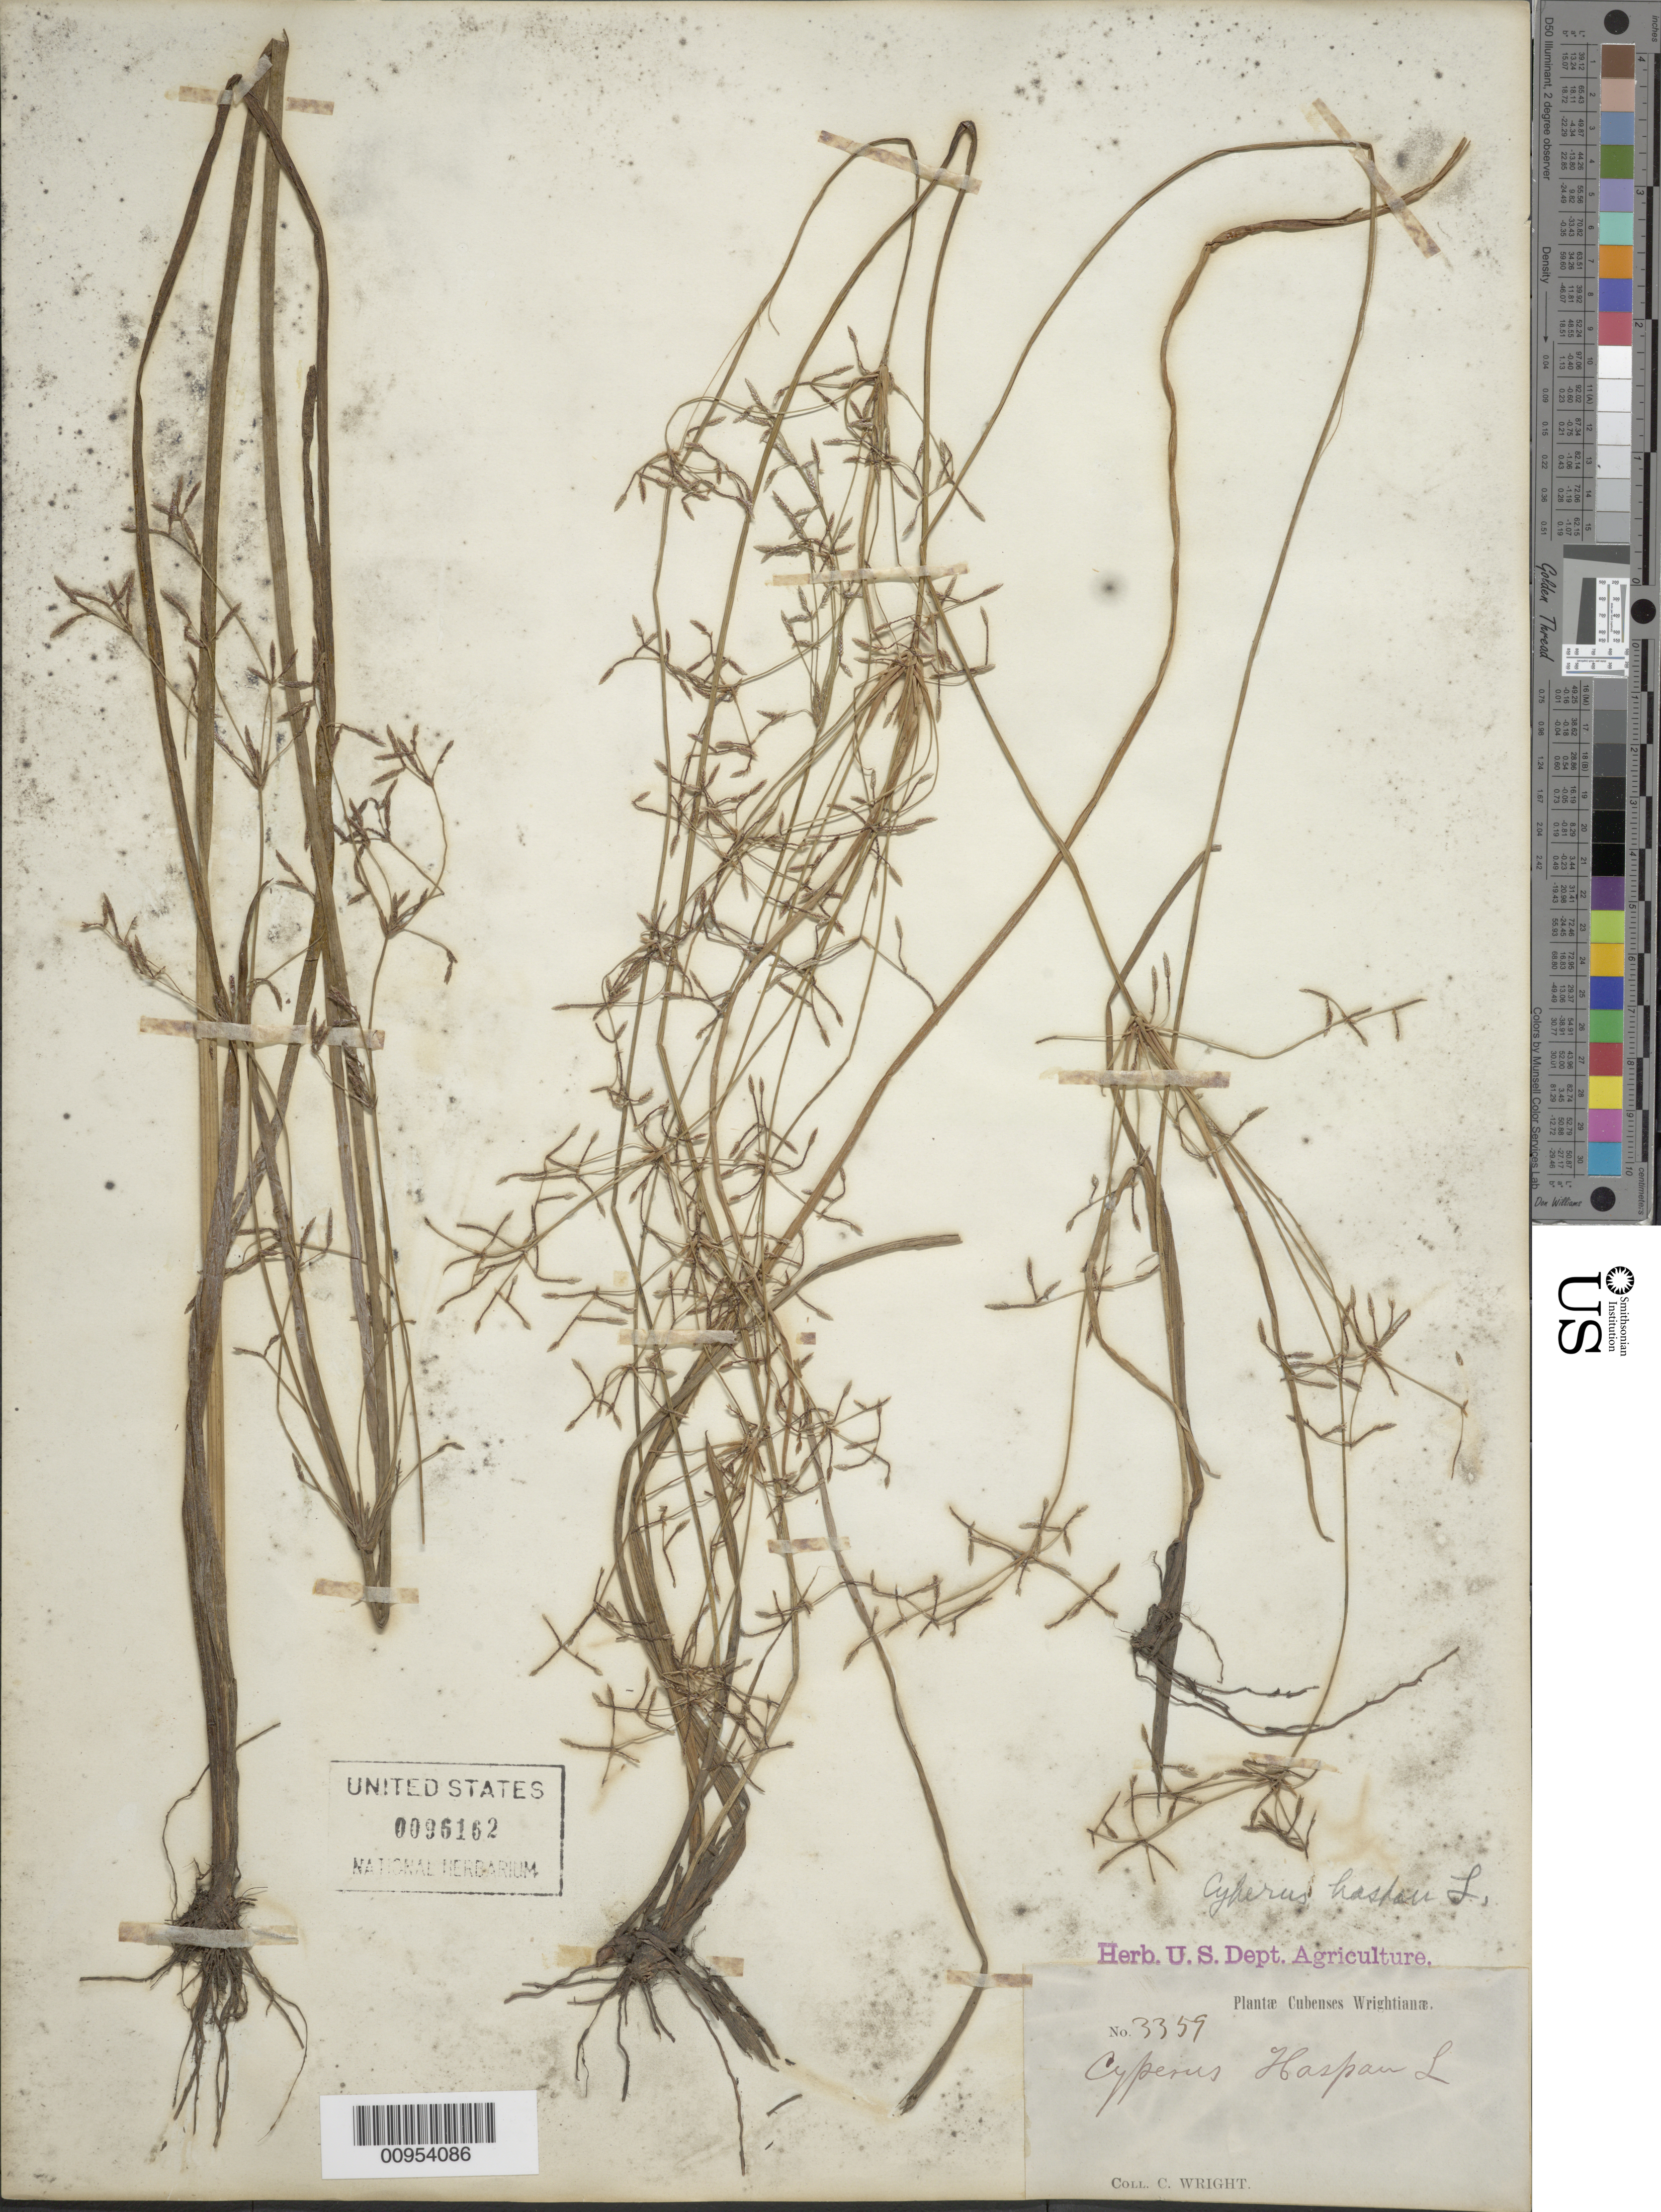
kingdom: Plantae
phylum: Tracheophyta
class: Liliopsida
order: Poales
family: Cyperaceae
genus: Cyperus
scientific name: Cyperus haspan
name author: L.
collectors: C. Wright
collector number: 3359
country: Cuba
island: Cuba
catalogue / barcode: US 96162